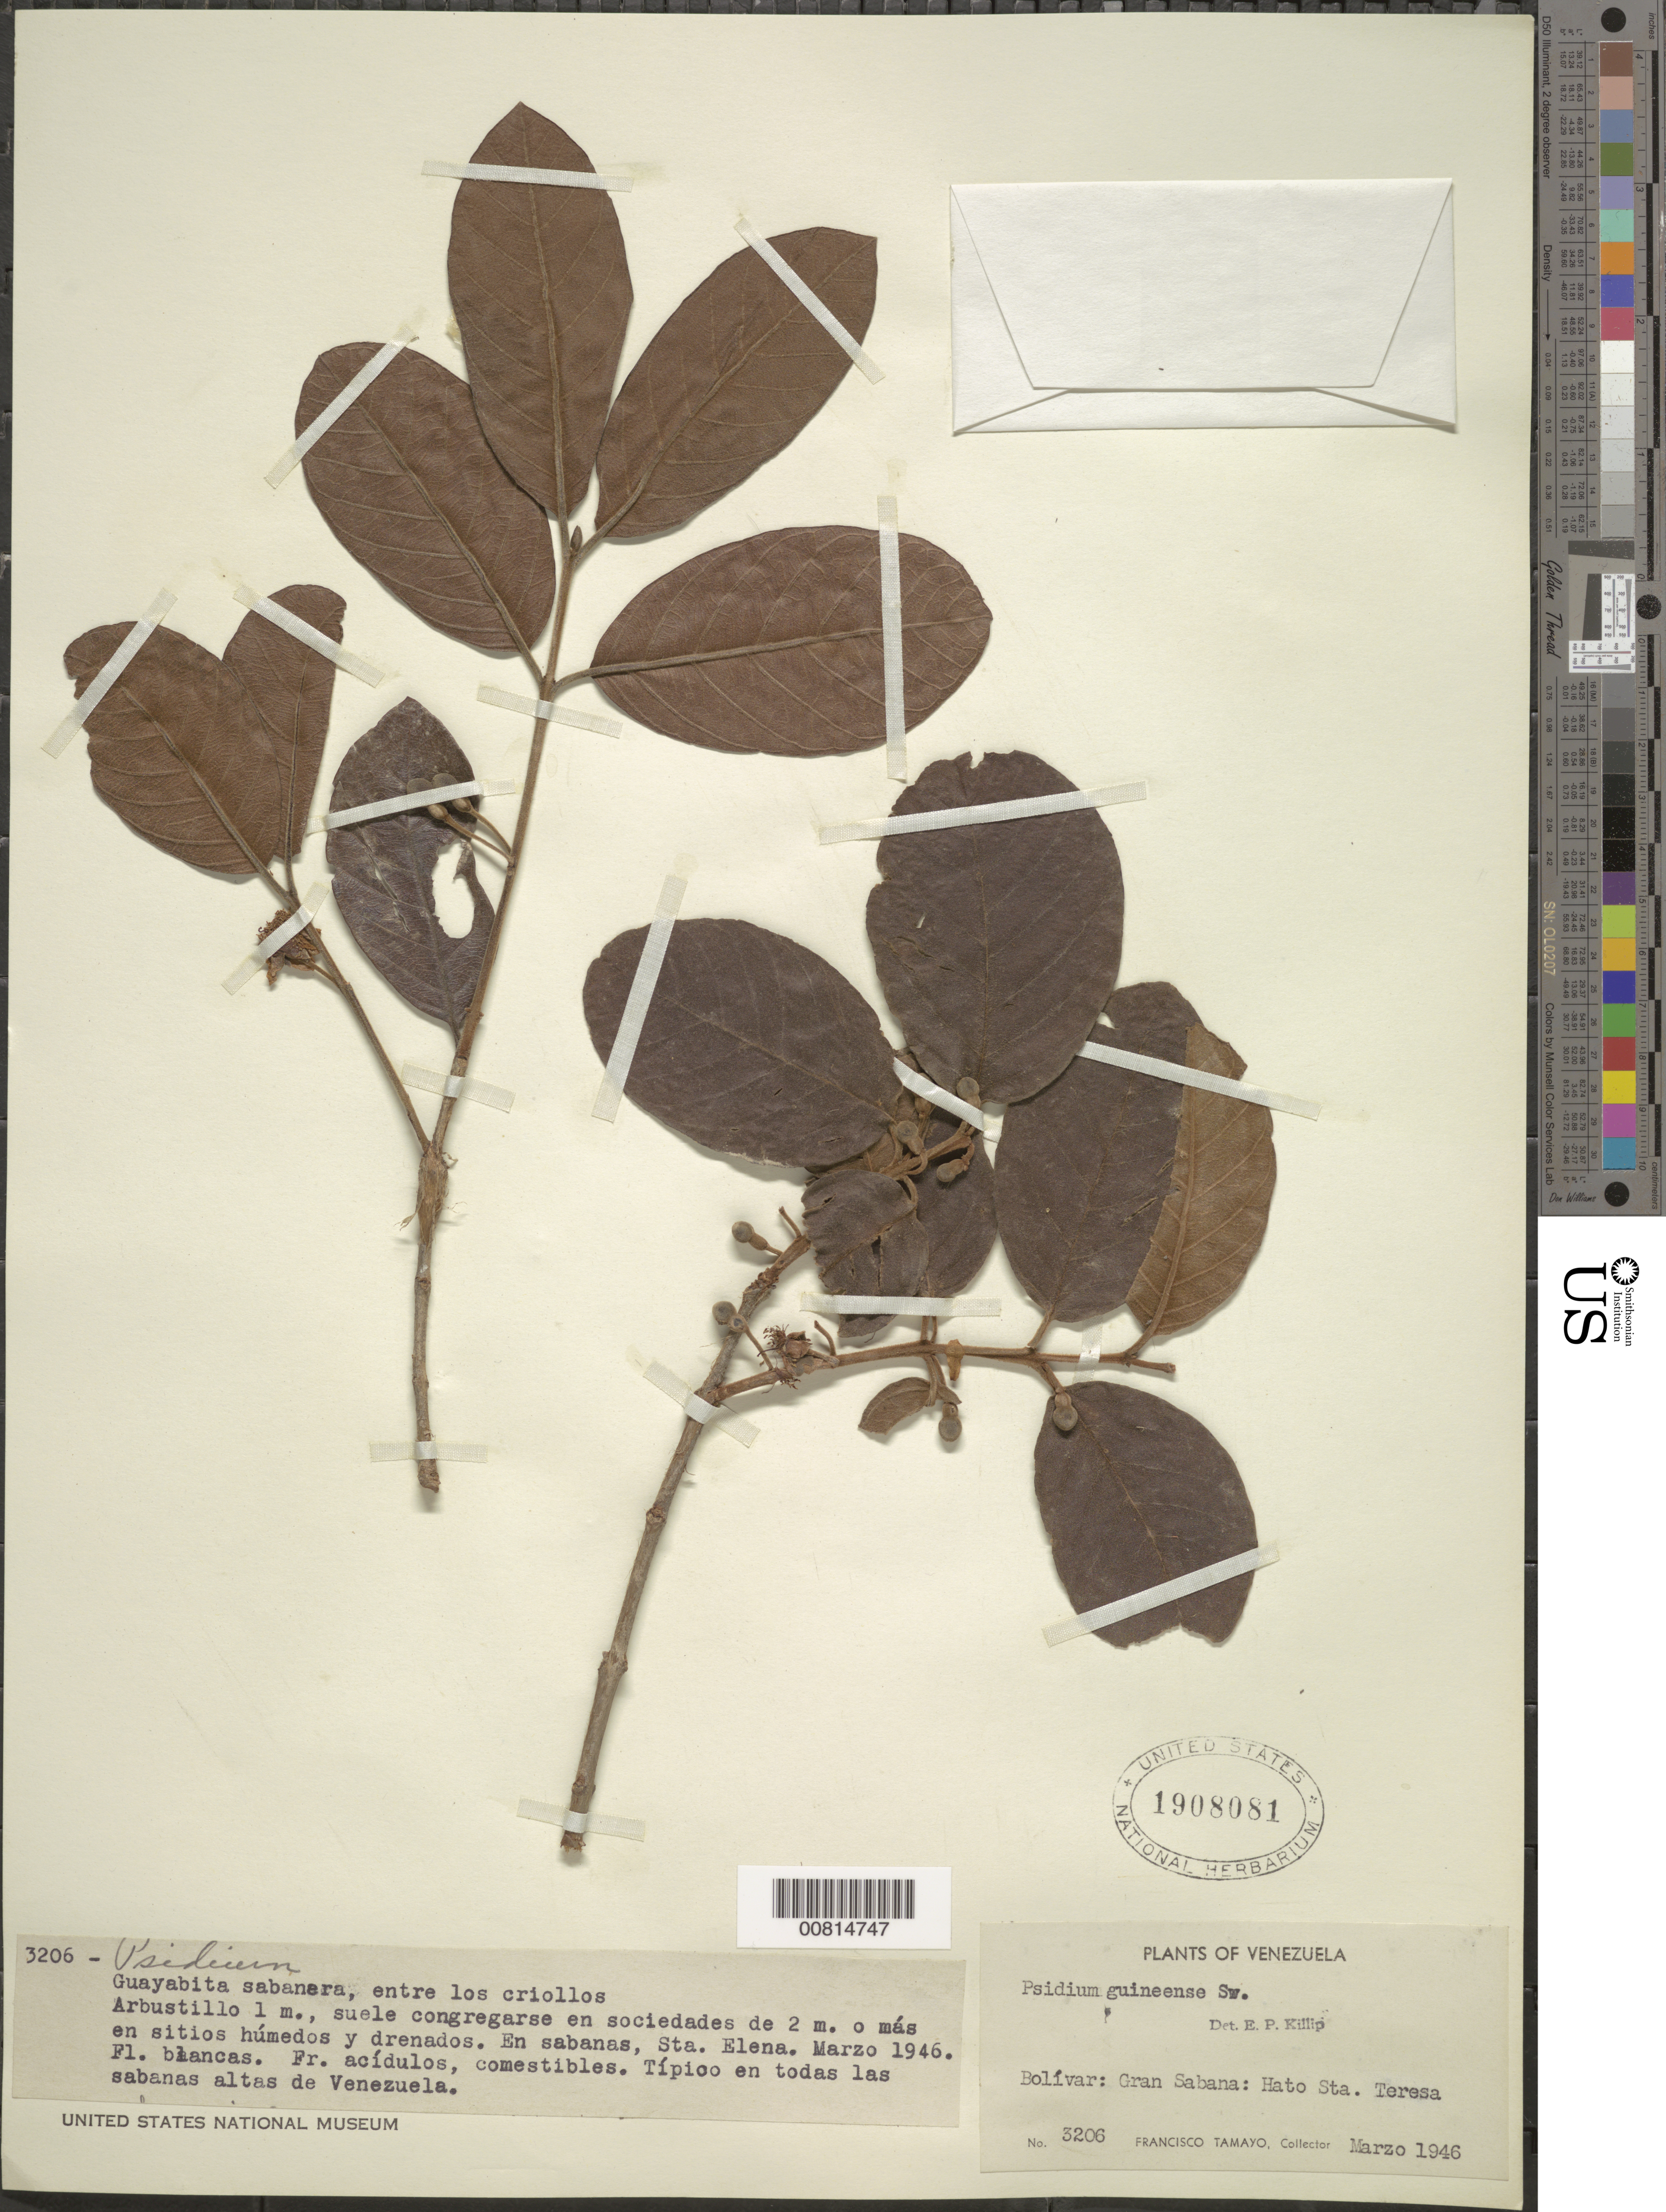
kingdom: Plantae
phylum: Tracheophyta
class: Magnoliopsida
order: Myrtales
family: Myrtaceae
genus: Psidium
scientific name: Psidium guineense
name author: Sw.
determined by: Killip, Ellsworth P.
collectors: F. Tamayo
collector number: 3206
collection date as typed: Mar-46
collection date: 1946-03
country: Venezuela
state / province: Bolívar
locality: Sta. Elena de Uairén, Alto Caroní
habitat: Savannas, en sitios humedos y drenados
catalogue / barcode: US 1908081